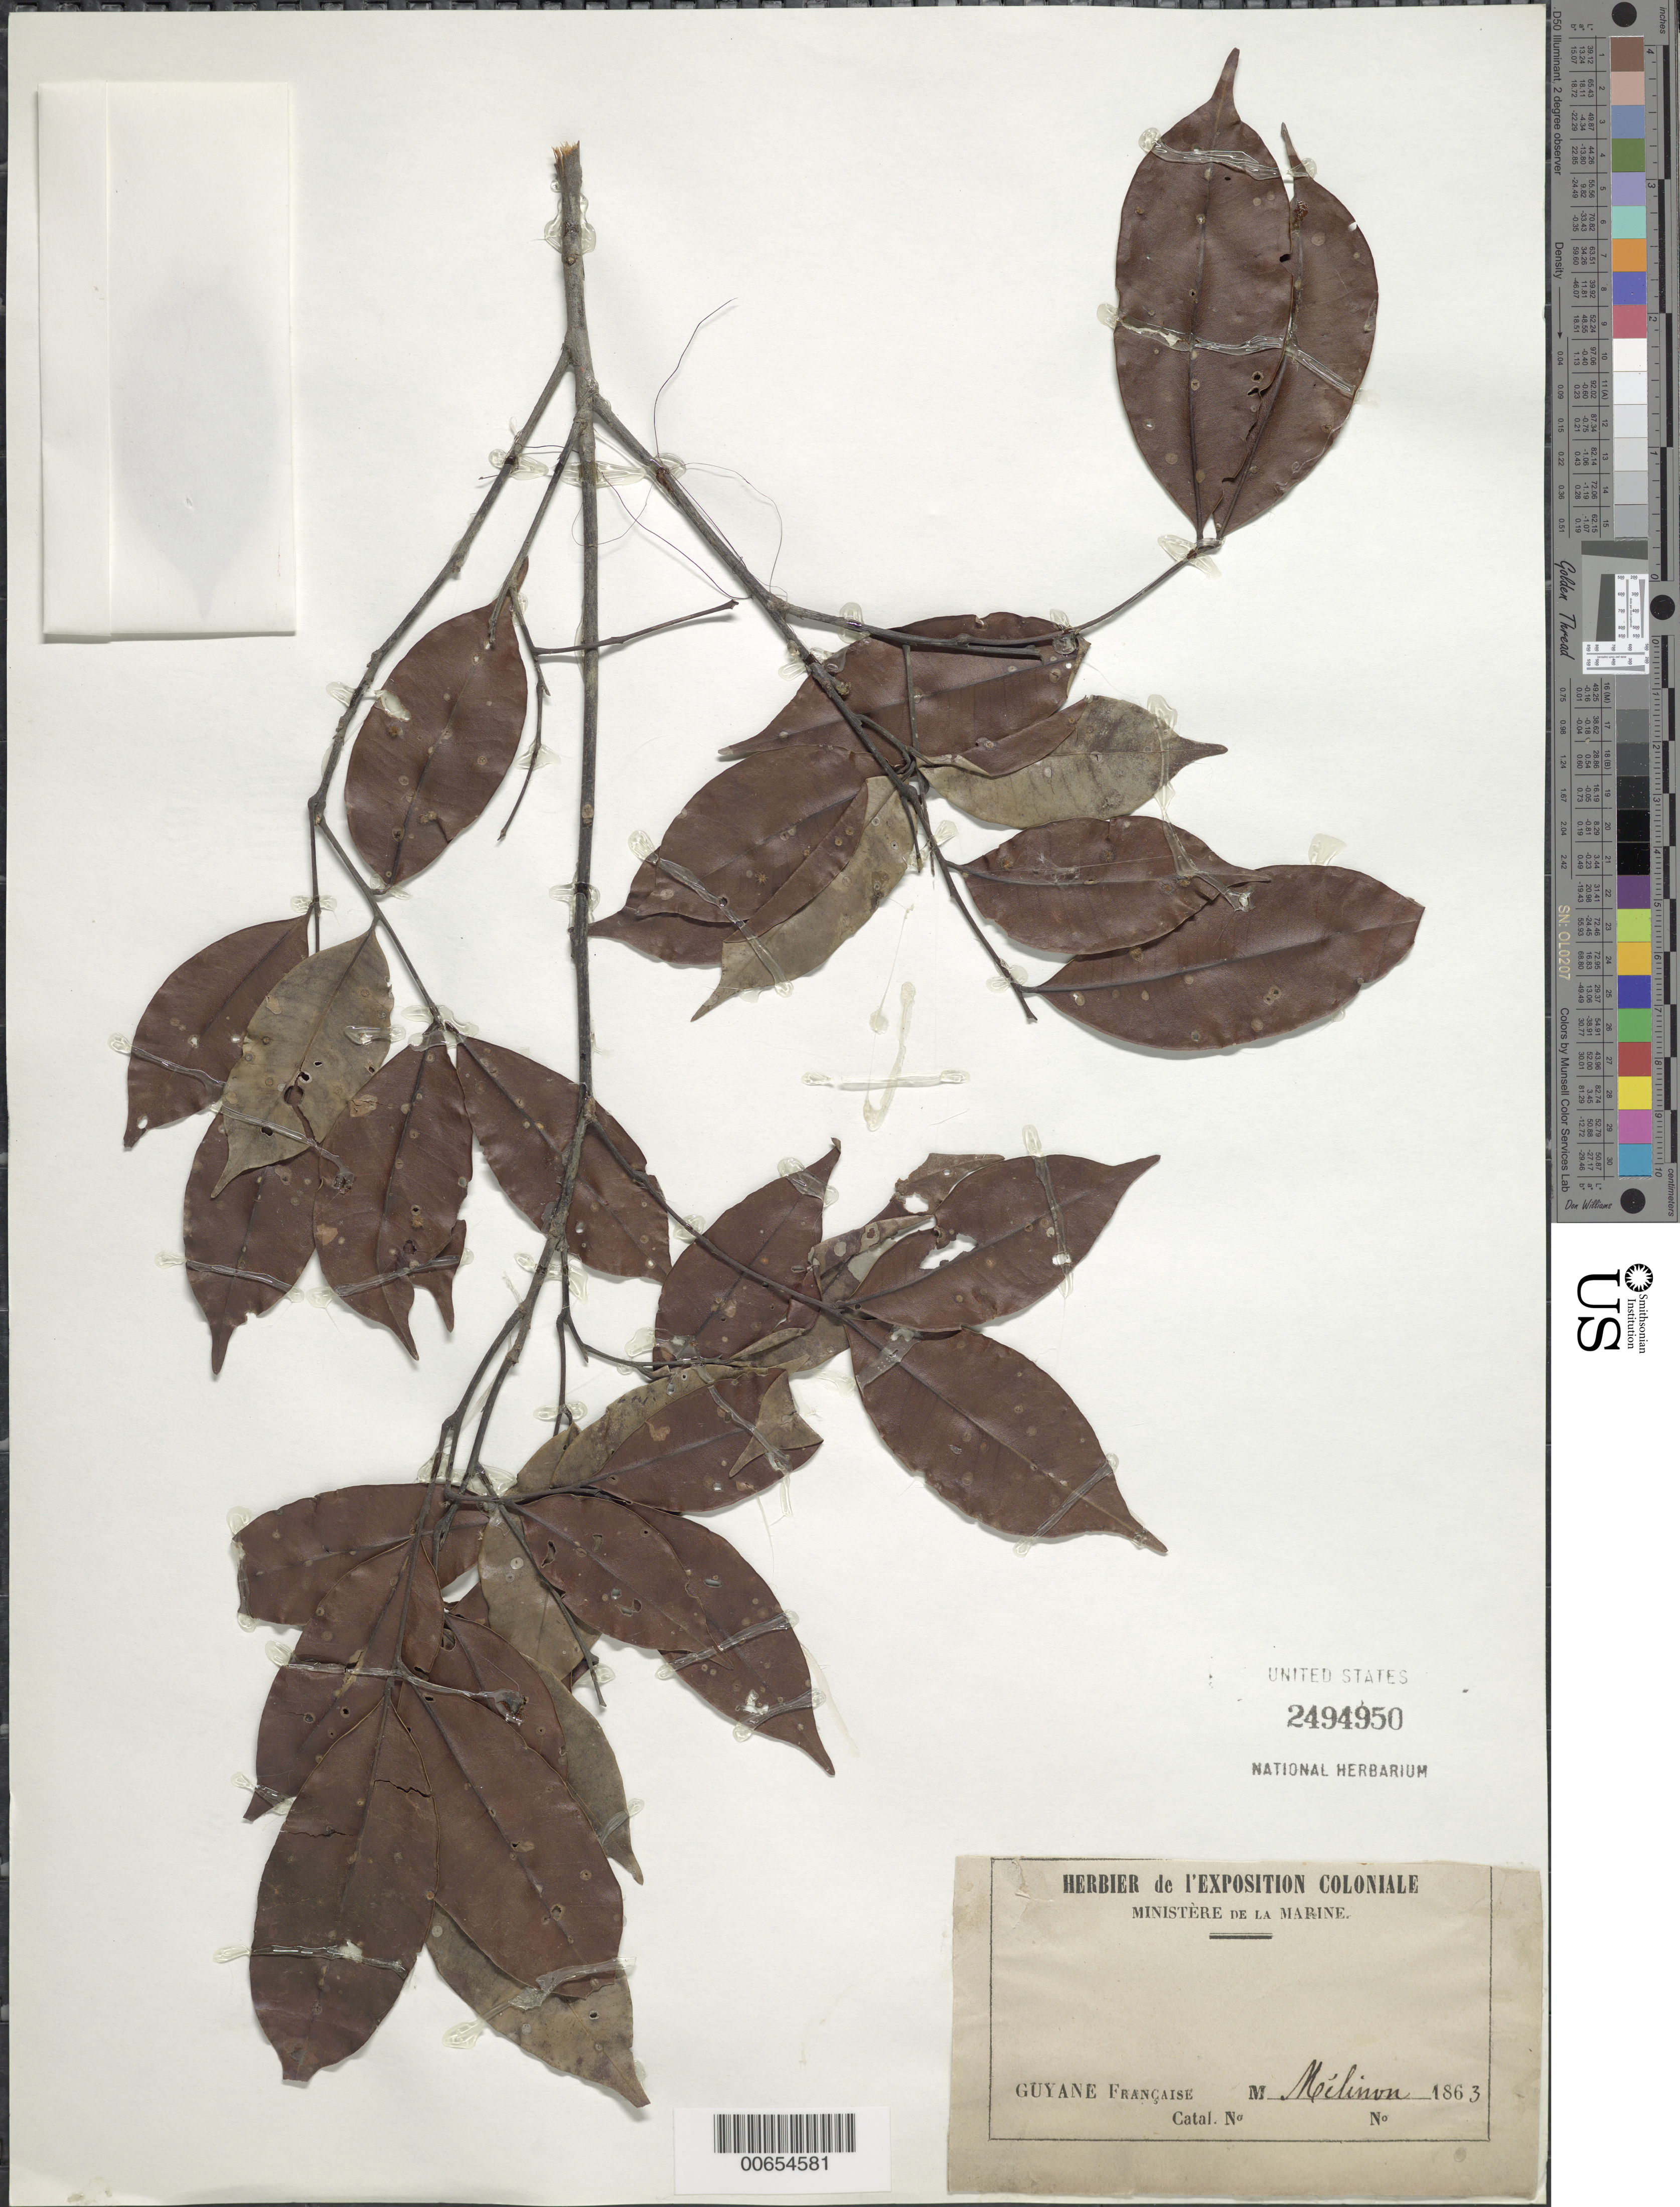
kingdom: Plantae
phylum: Tracheophyta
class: Magnoliopsida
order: Sapindales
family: Sapindaceae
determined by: Londoño-Echeverri, Y.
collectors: E. Mélinon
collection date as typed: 1863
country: French Guiana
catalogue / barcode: US 2494950